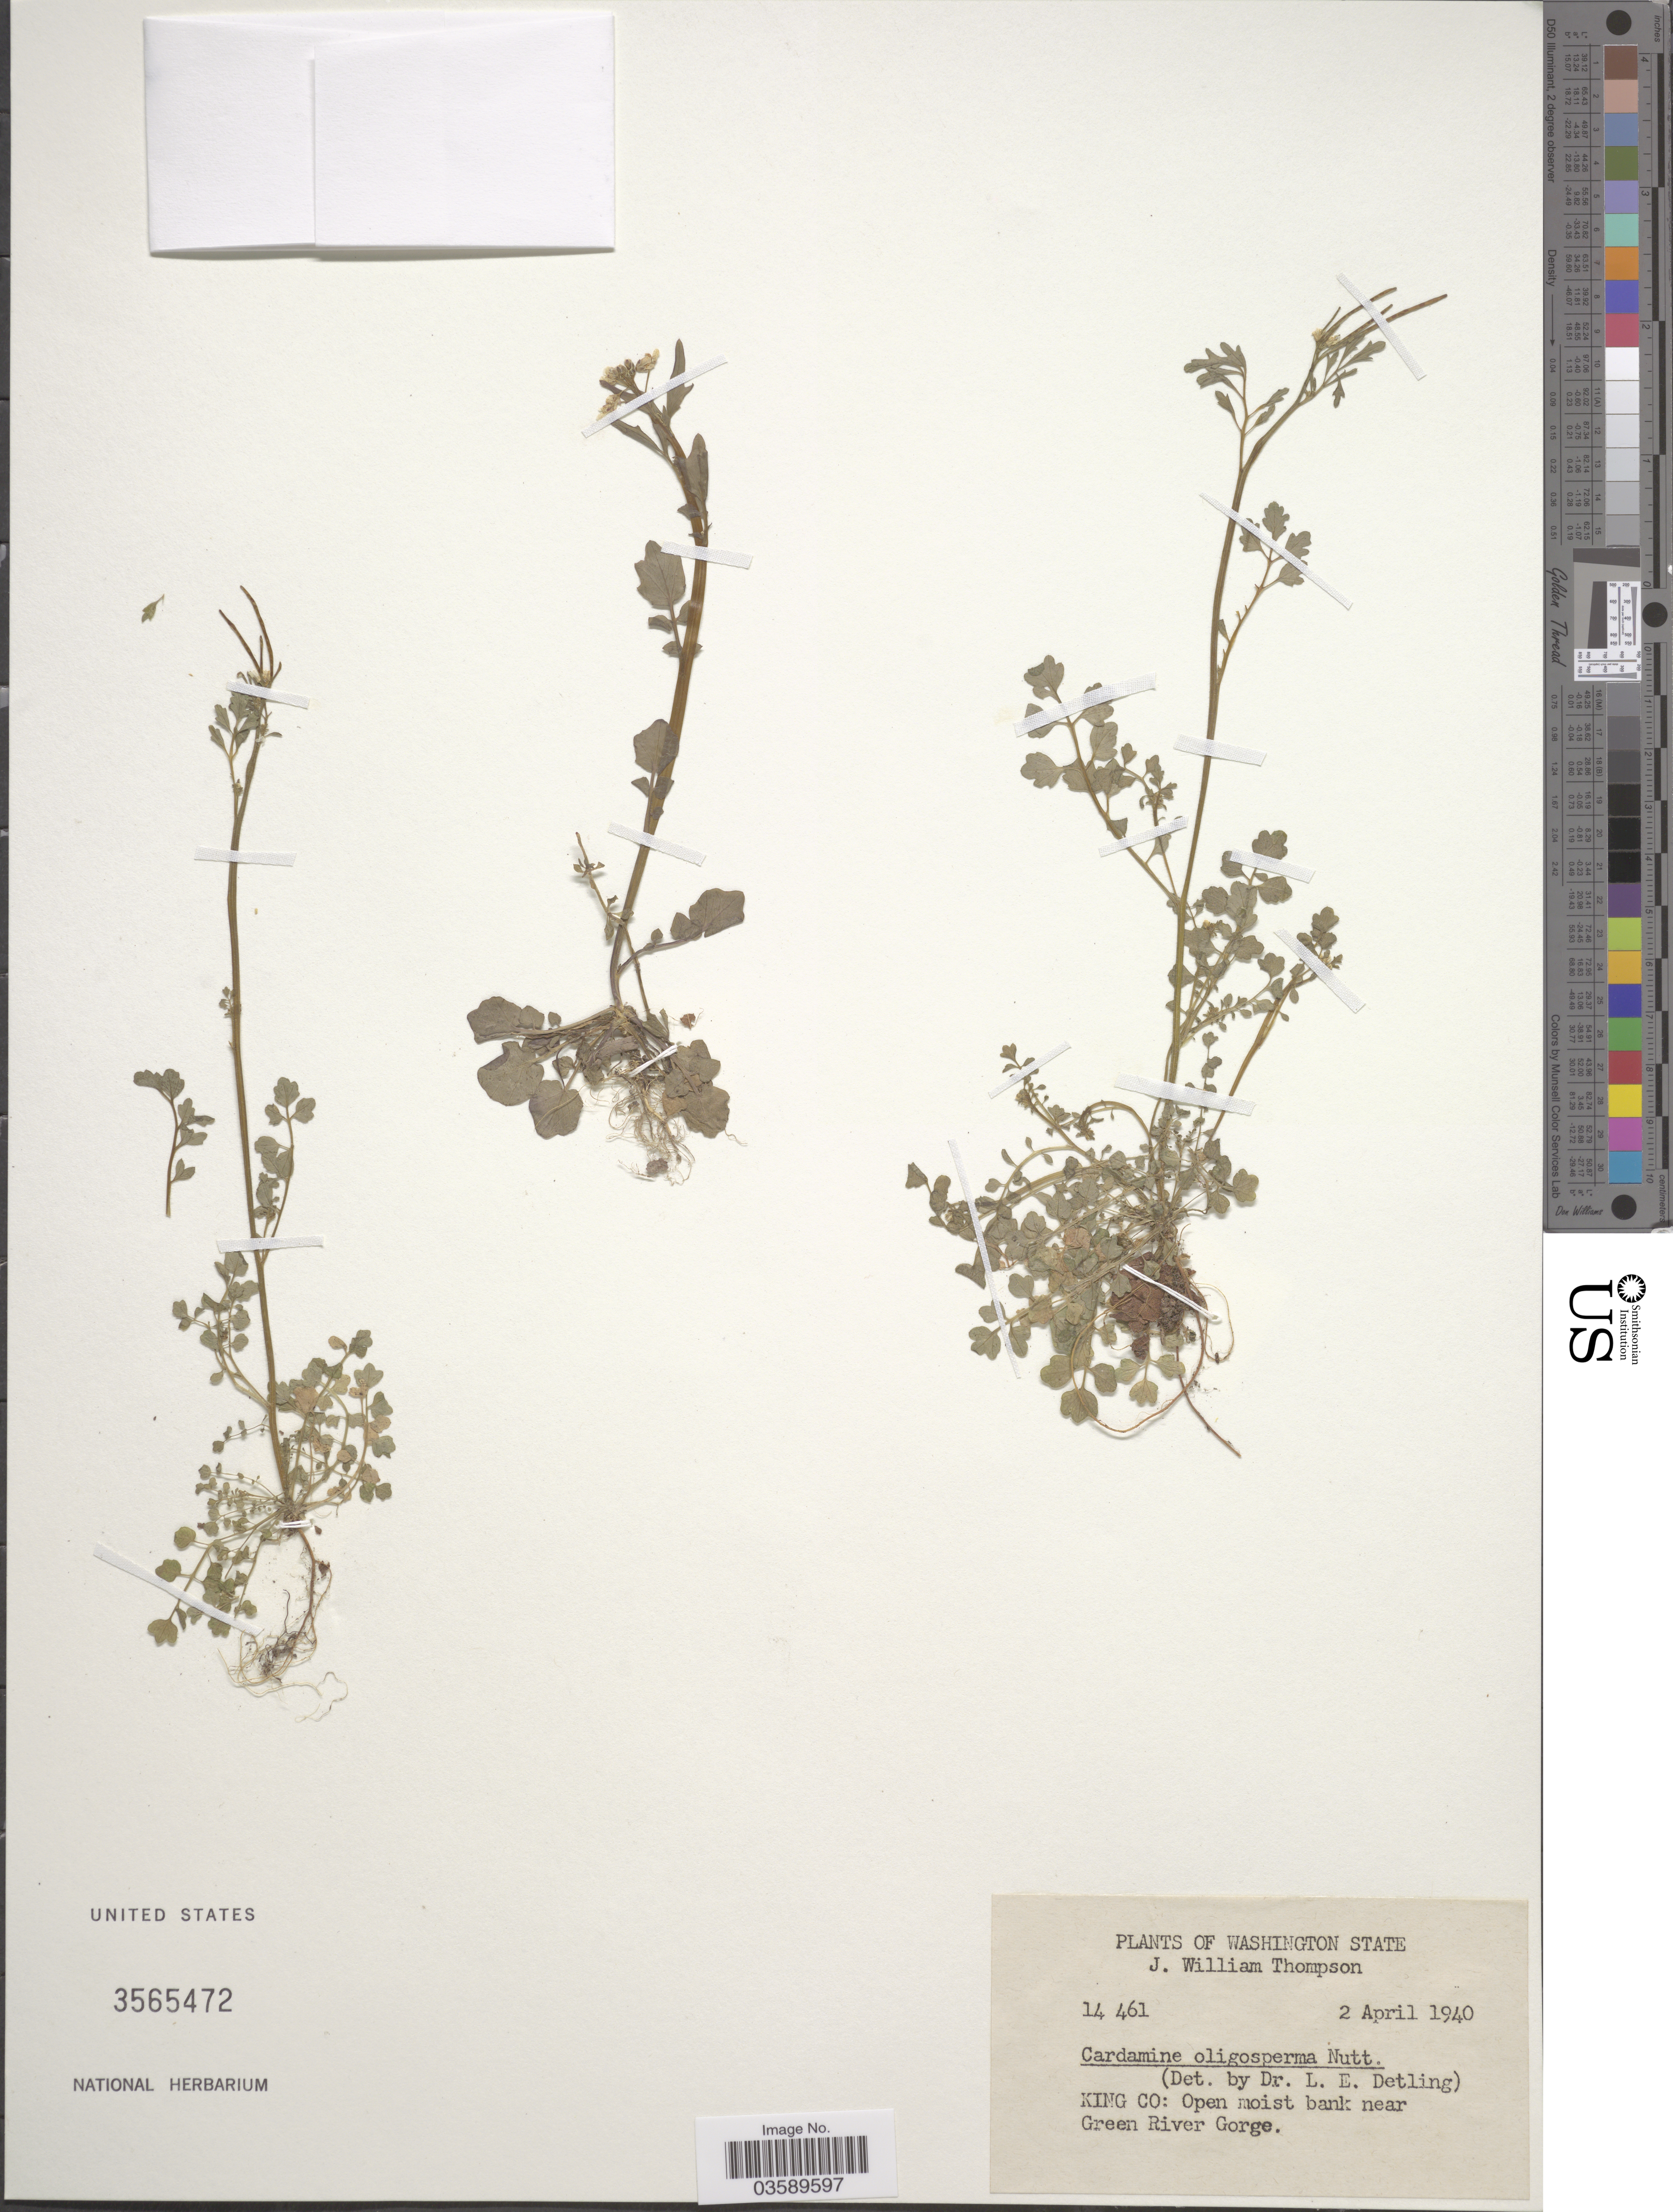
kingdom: Plantae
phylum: Tracheophyta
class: Magnoliopsida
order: Brassicales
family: Brassicaceae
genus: Cardamine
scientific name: Cardamine oligosperma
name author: Nutt.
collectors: J. W. Thompson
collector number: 14461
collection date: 1940-04-02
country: United States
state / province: Washington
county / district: King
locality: King Co: Open moist bank near Green River Gorge.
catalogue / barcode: US 3565472